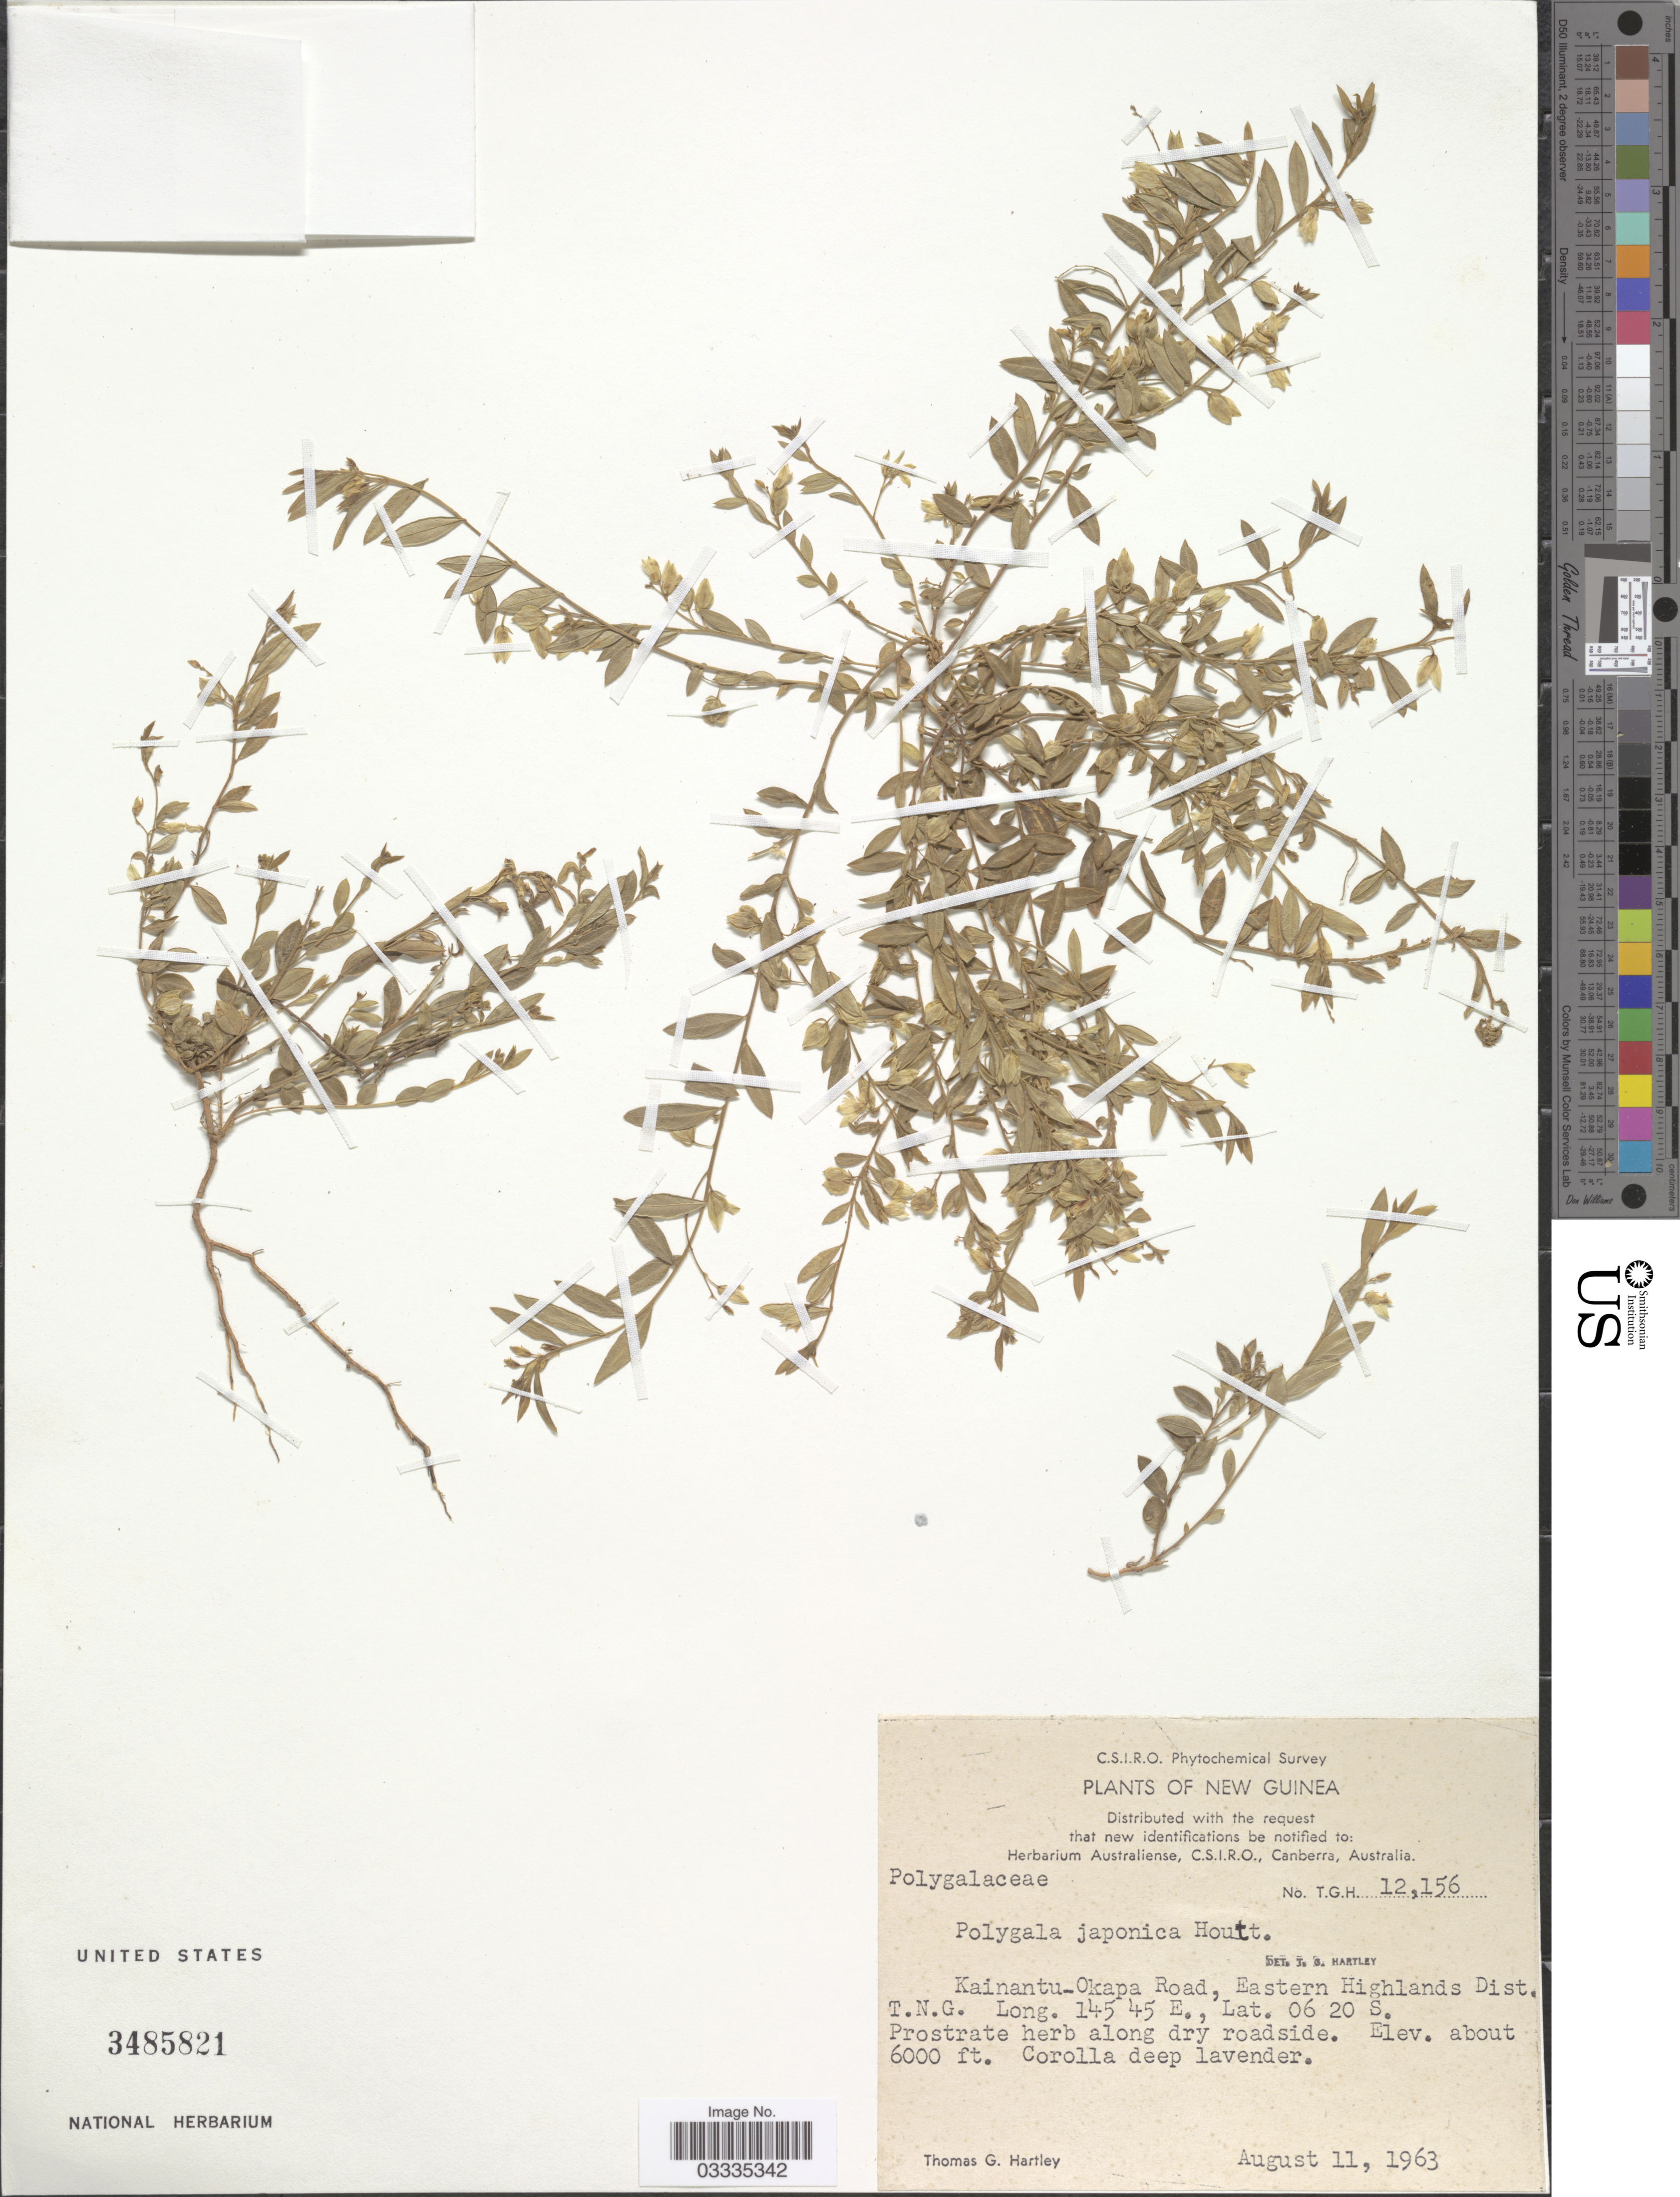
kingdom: Plantae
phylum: Tracheophyta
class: Magnoliopsida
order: Fabales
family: Polygalaceae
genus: Polygala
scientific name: Polygala japonica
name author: Houtt.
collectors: T. G. Hartley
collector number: T.G.H.12156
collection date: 1963-08-11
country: Papua New Guinea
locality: New Guinea. Kainantu-Okapa Road, Eastern Highlands Dist. T.N.G.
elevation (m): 1829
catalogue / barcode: US 3485821